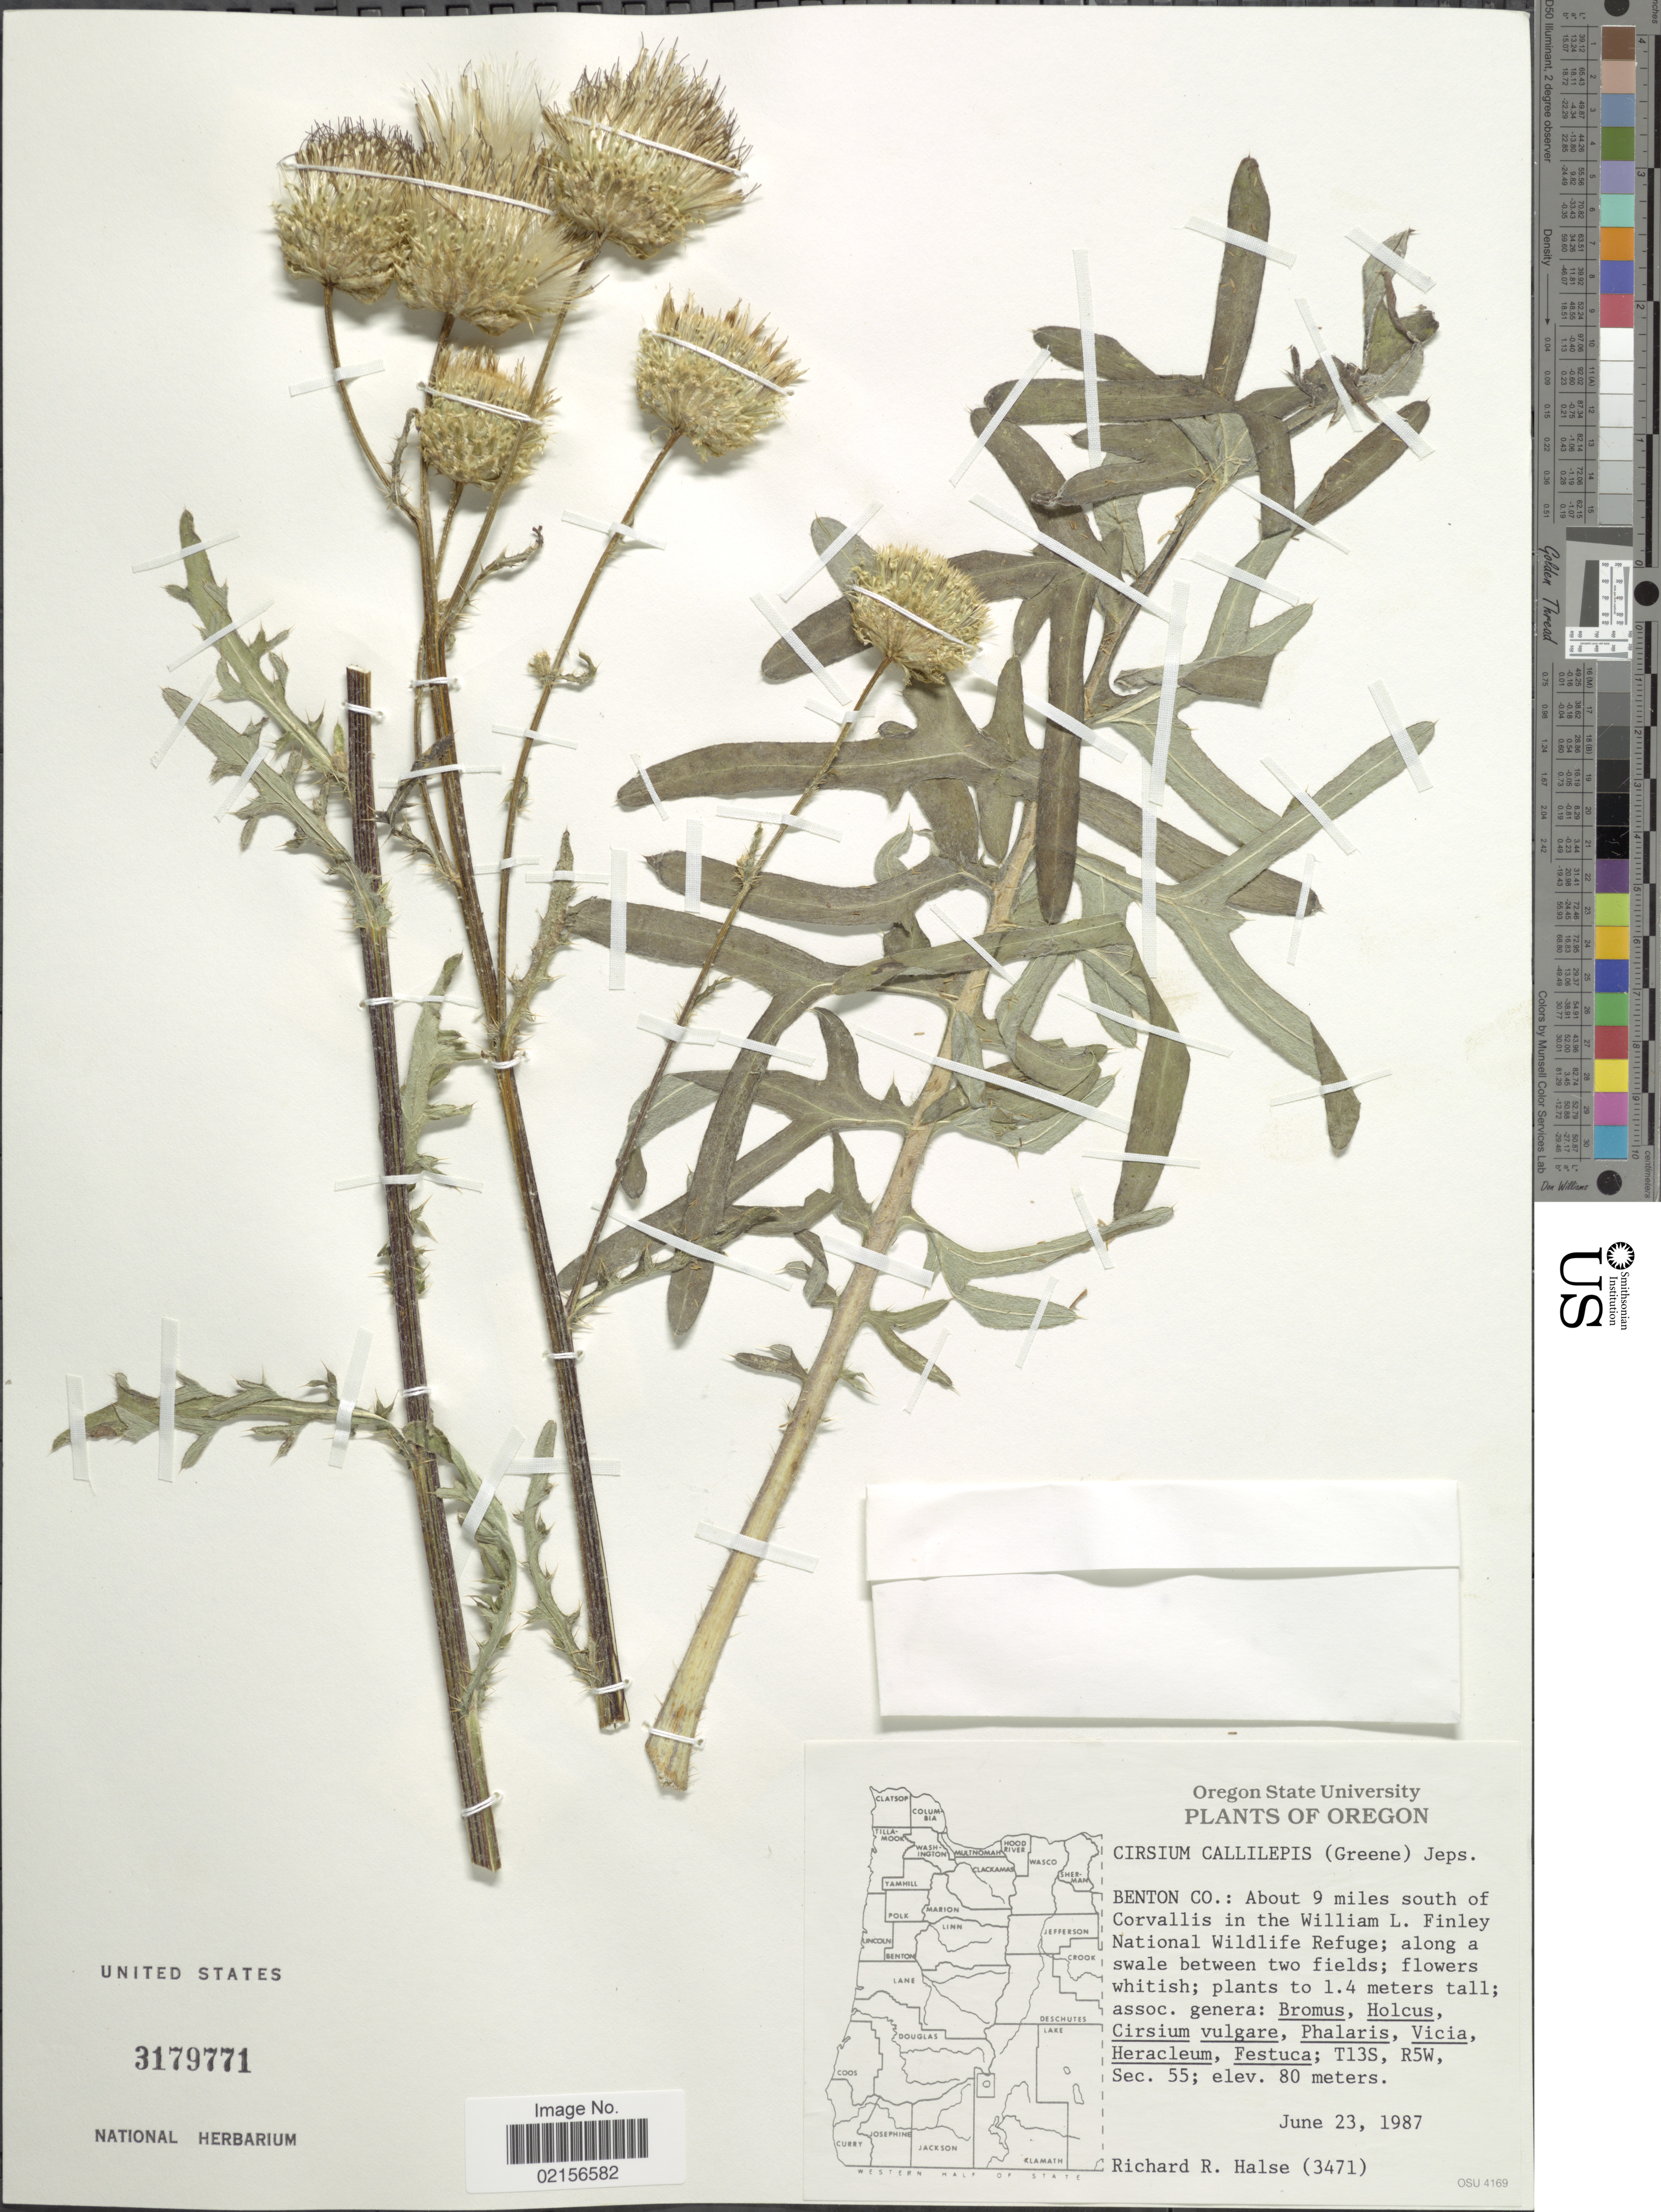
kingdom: Plantae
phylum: Tracheophyta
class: Magnoliopsida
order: Asterales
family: Asteraceae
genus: Cirsium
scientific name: Cirsium remotifolium var. odontolepis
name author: Petr.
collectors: R. Halse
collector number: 3471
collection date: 1987-06-23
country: United States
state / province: Oregon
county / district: Benton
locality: Benton Co: About 9 miles south of Corvalis in the William L. Finley National Wildlife Refuge; along a swale between two fields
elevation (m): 80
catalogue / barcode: US 3179771